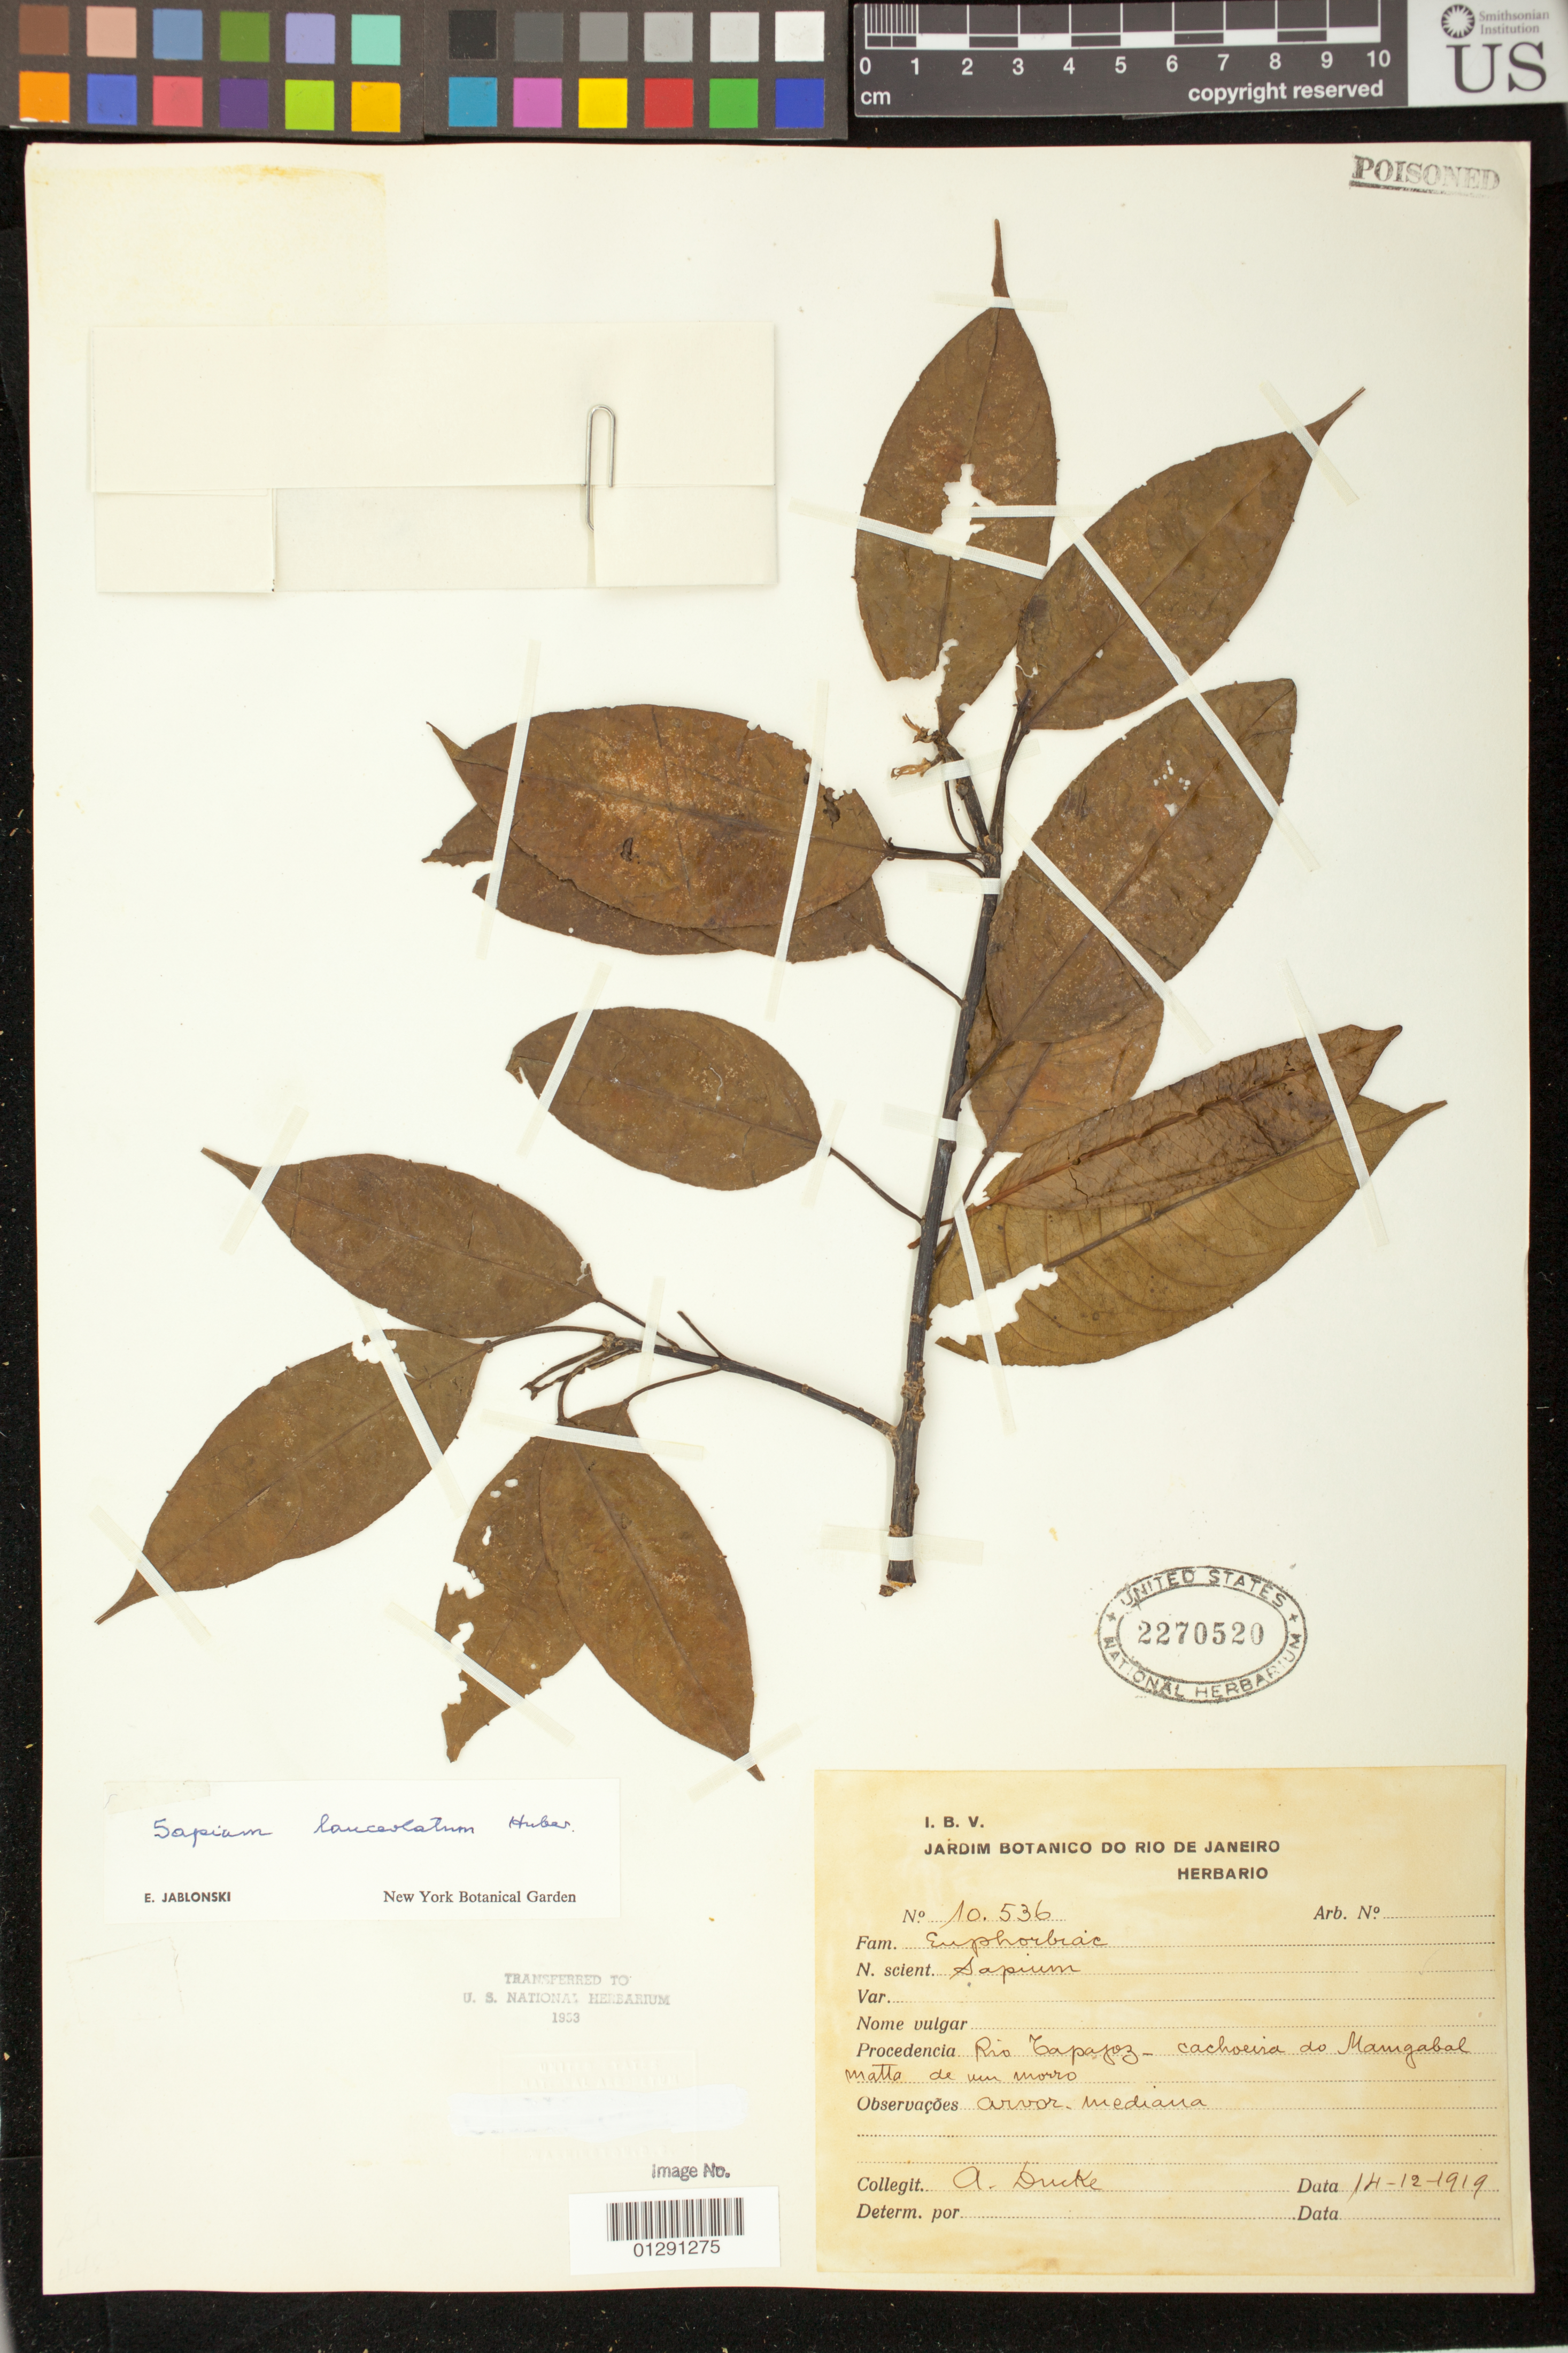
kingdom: Plantae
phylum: Tracheophyta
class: Magnoliopsida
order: Malpighiales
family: Euphorbiaceae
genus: Sapium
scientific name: Sapium glandulatum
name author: (Vell.) Pax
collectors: A. Ducke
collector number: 536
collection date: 1919-12-14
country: Brazil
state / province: Para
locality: Rio Tapajos -Cachoeira Do Mangabal matta de un morro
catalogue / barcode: US 2270520